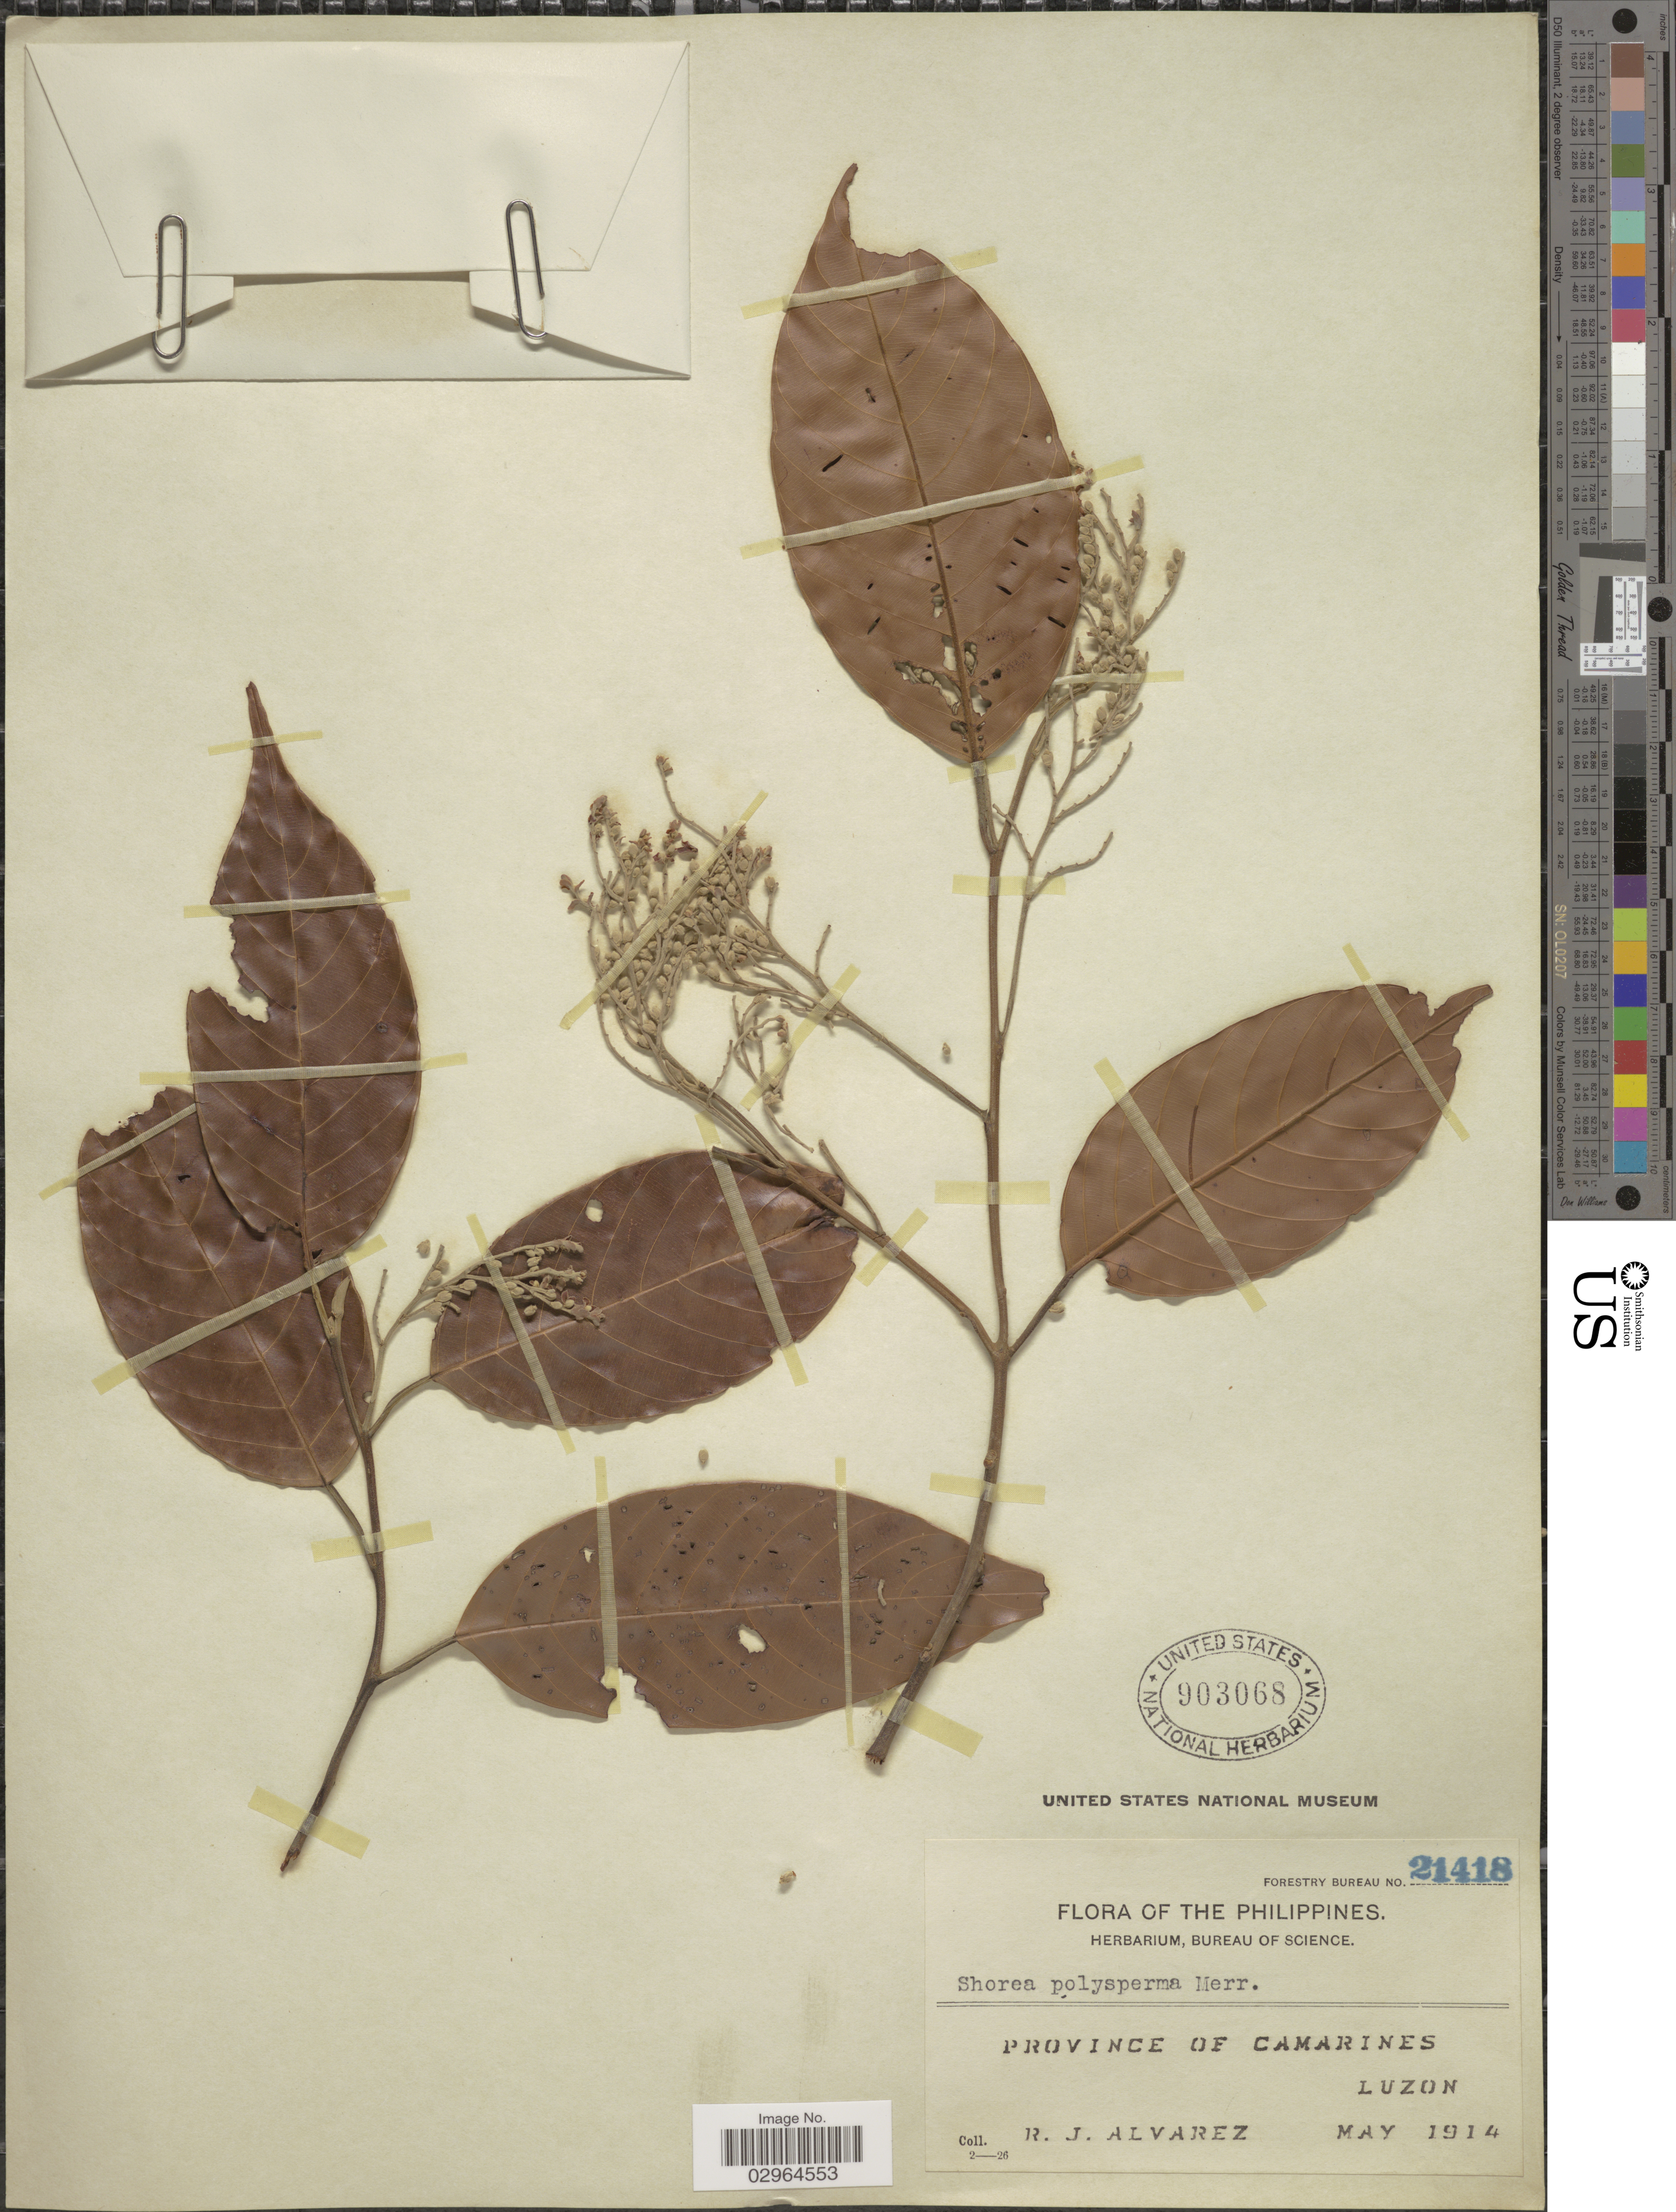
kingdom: Plantae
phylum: Tracheophyta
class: Magnoliopsida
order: Malvales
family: Dipterocarpaceae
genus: Rubroshorea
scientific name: Rubroshorea polysperma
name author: (Blanco) P.S. Ashton & J. Heck.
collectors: R. Alvarez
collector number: Forestry Bureau 21418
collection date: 1914-05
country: Philippines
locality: Province of Camarines, Luzon.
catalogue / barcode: US 903068